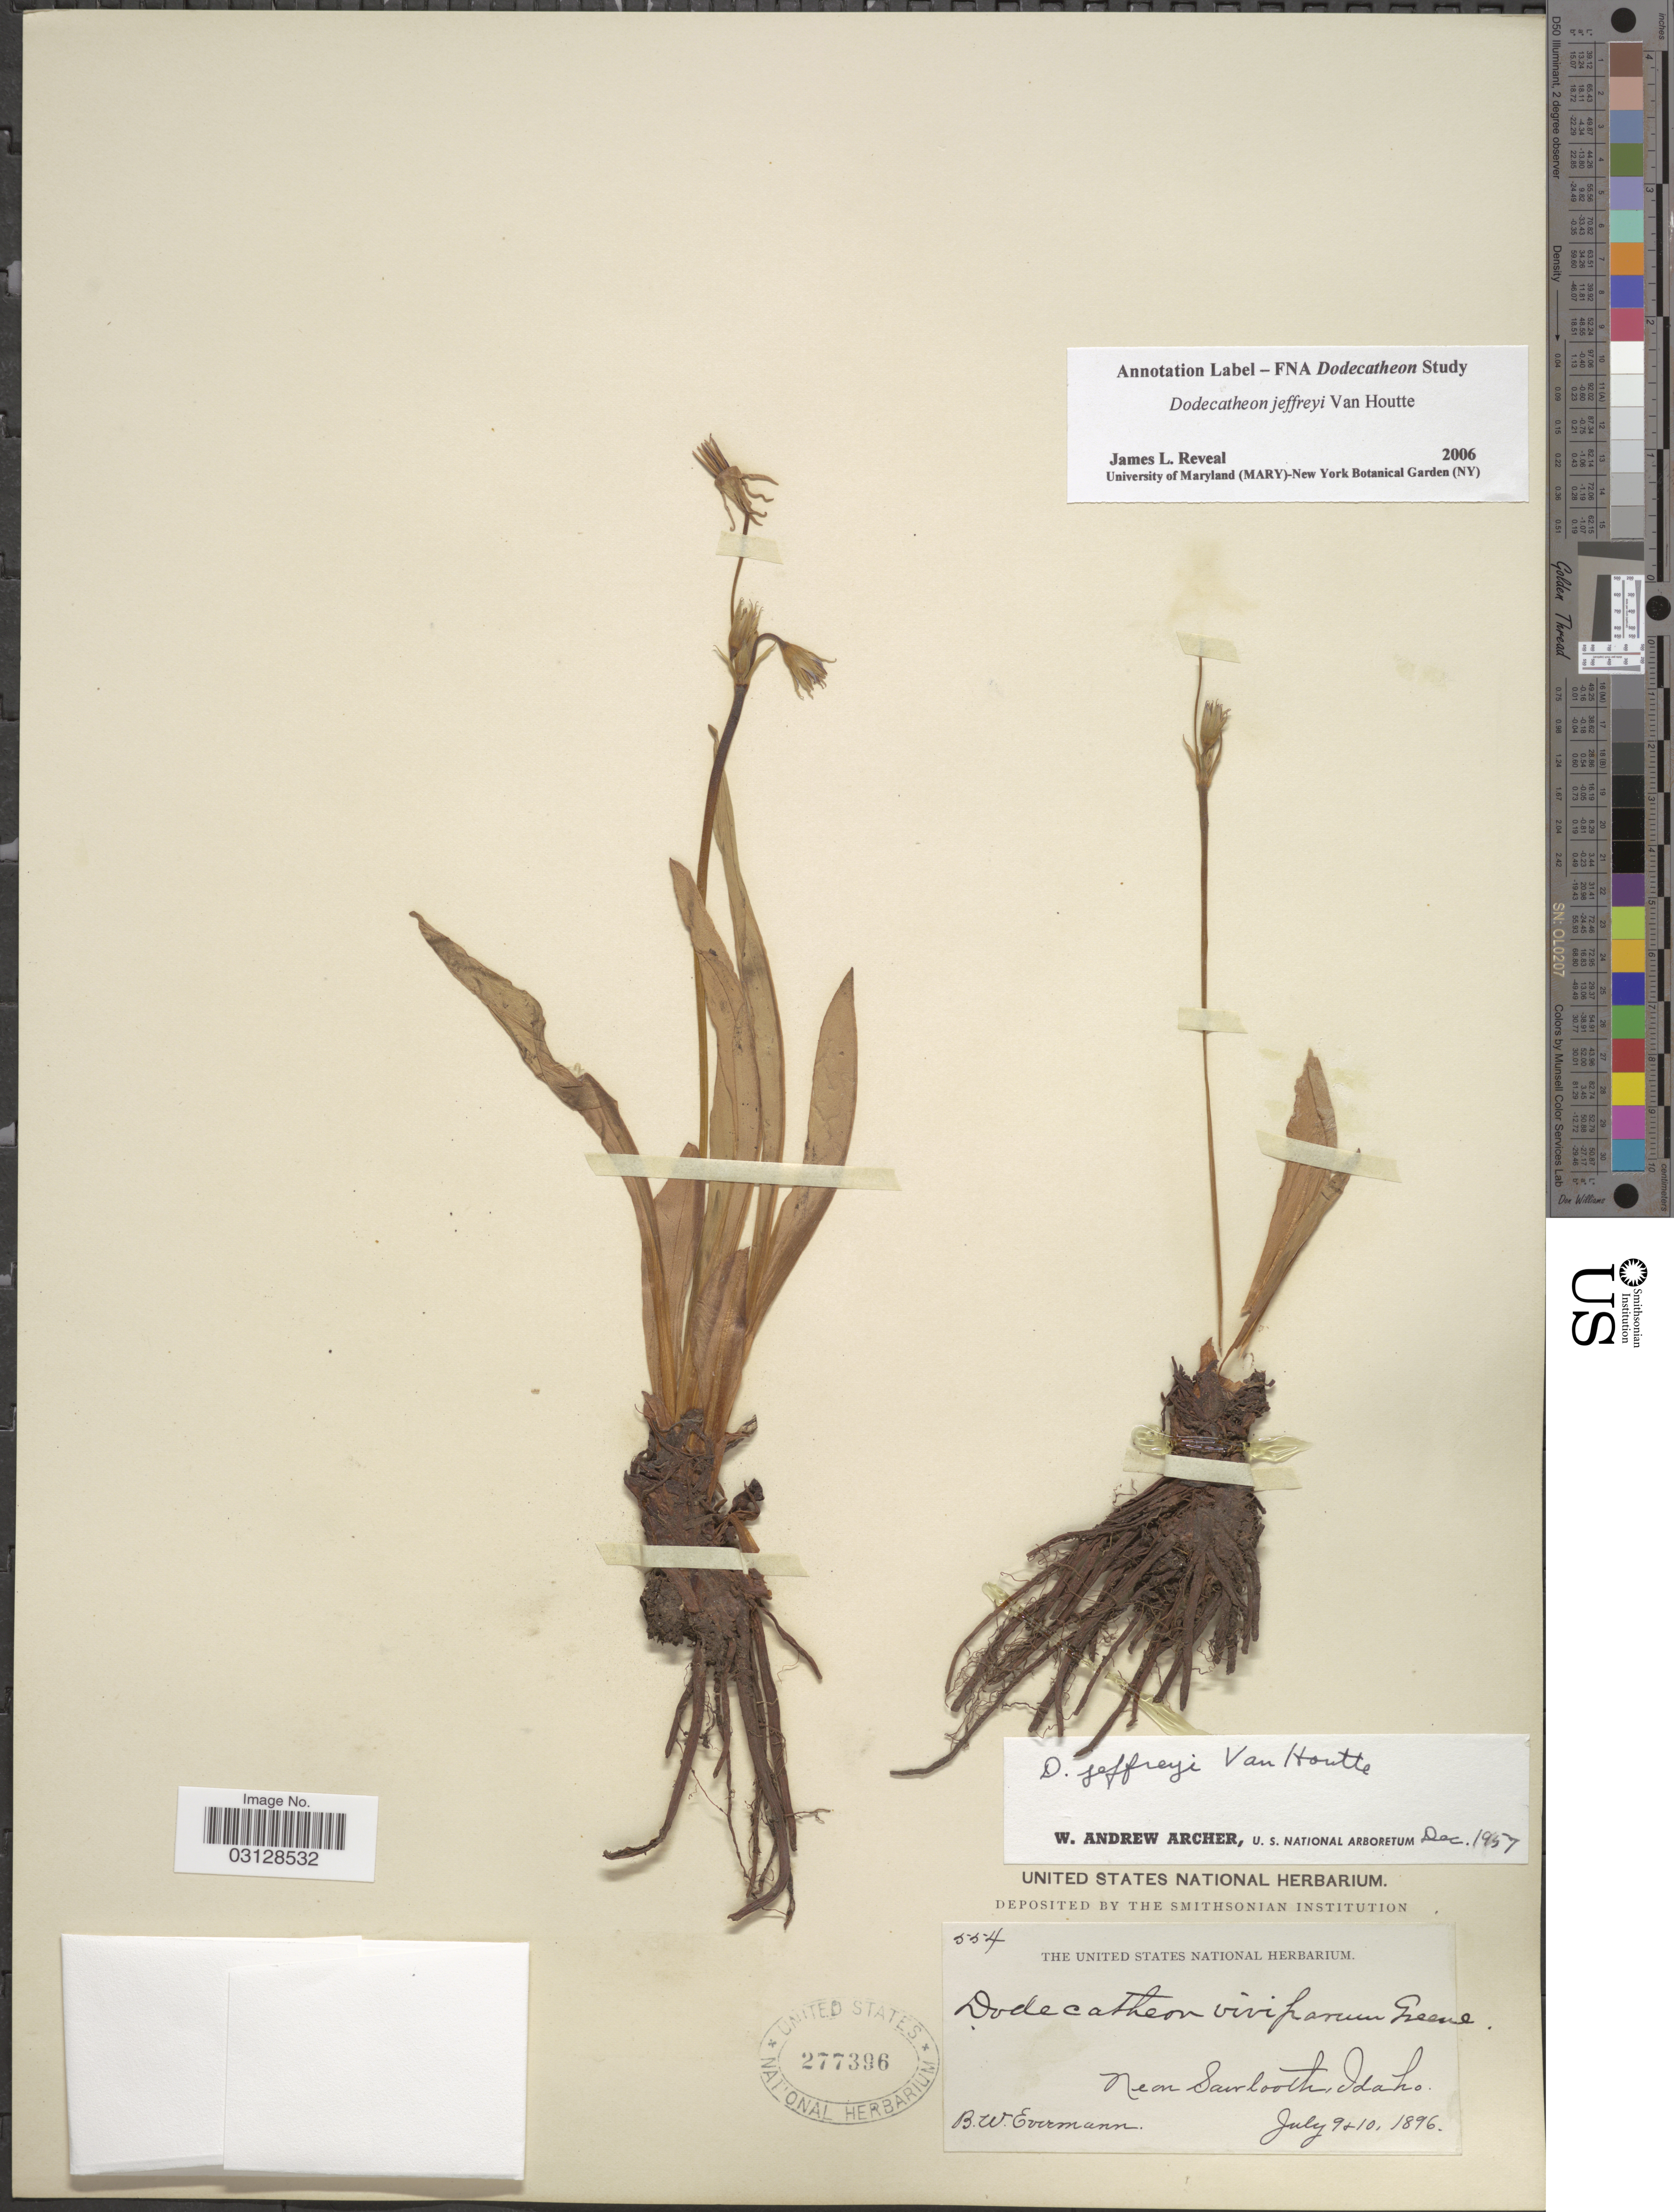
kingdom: Plantae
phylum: Tracheophyta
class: Magnoliopsida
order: Ericales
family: Primulaceae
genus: Dodecatheon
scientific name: Dodecatheon jeffreyi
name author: Van Houtte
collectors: B. W. Evermann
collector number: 554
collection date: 1896-07-09/1896-07-10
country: United States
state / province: Idaho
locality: Near Sawtooth.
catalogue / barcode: US 277396